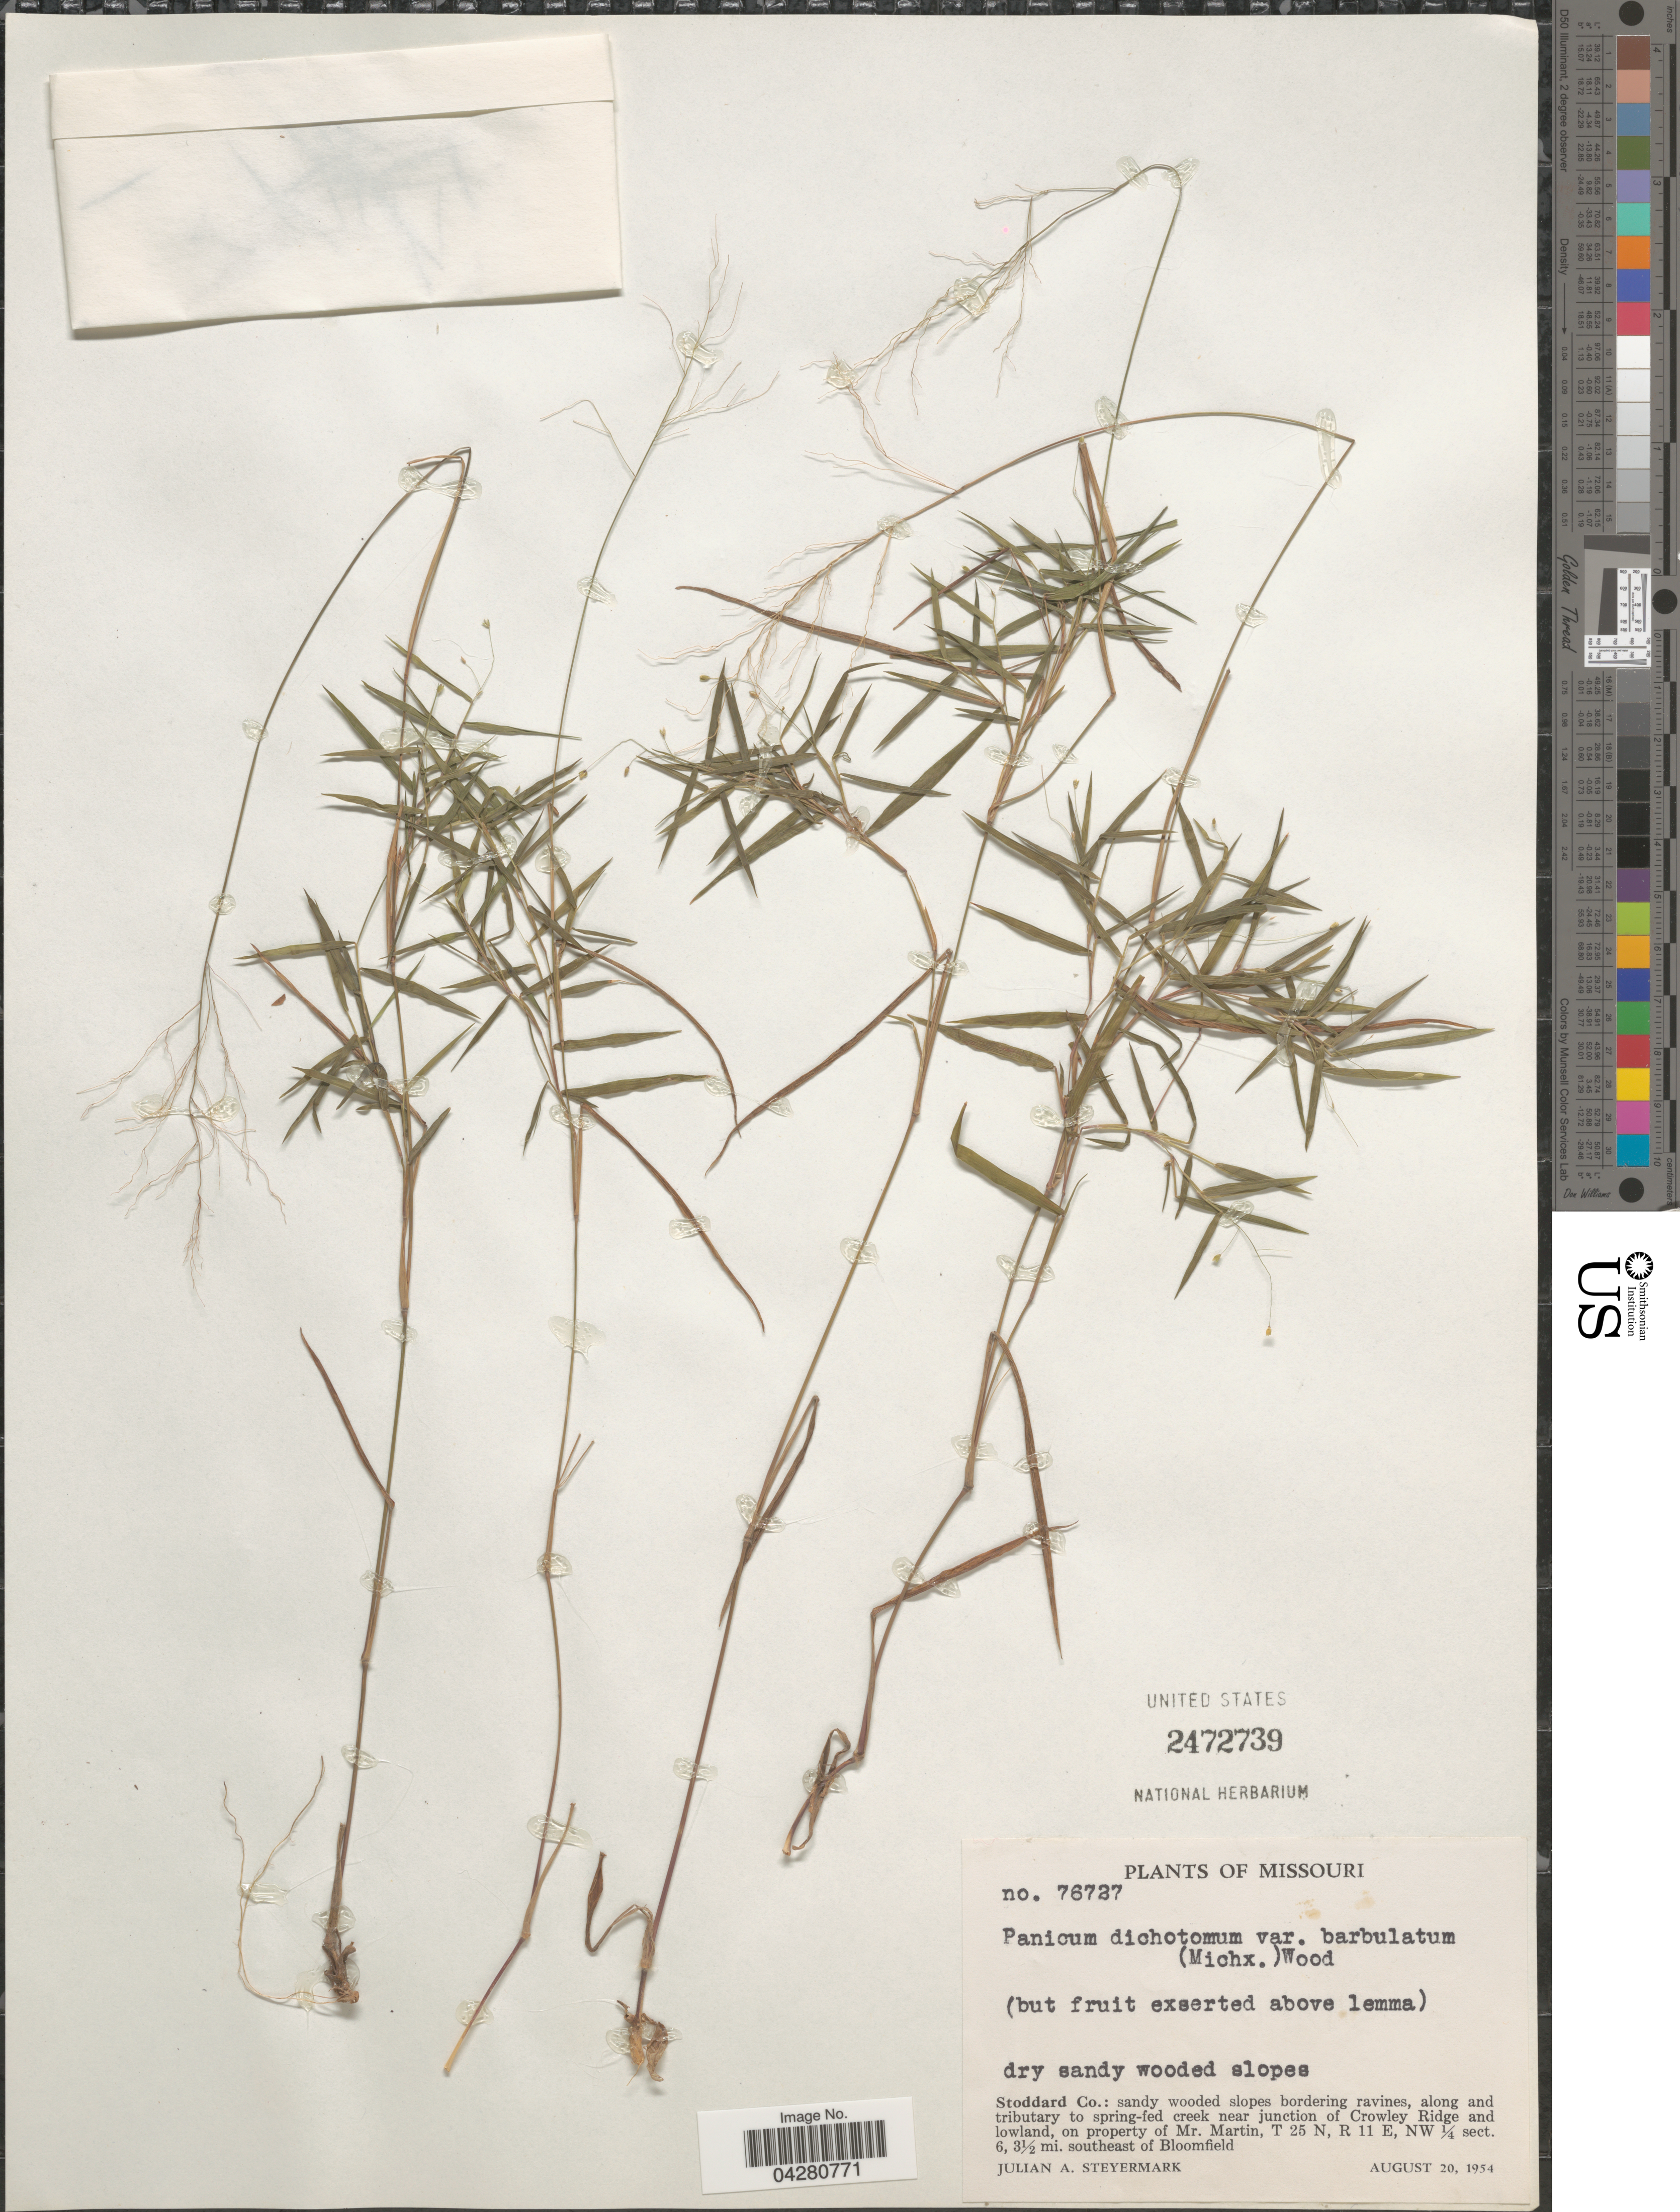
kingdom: Plantae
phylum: Tracheophyta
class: Liliopsida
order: Poales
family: Poaceae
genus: Dichanthelium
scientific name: Dichanthelium dichotomum var. dichotomum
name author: (L.) Gould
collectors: J. Steyermark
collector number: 76727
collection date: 1954-08-20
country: United States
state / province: Missouri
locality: Dry sandy wooded slopes. Stoddard Co.: sandy wooded slopes bordering ravines, along and tributary to spring-fed creek near junction of Crowley Ridge and lowland, on property of Mr. Martin, T 25 N, R 11 E, NW ¼ sect, 6, 3½ mi. southeast of Bloomfield.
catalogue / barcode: US 2472739